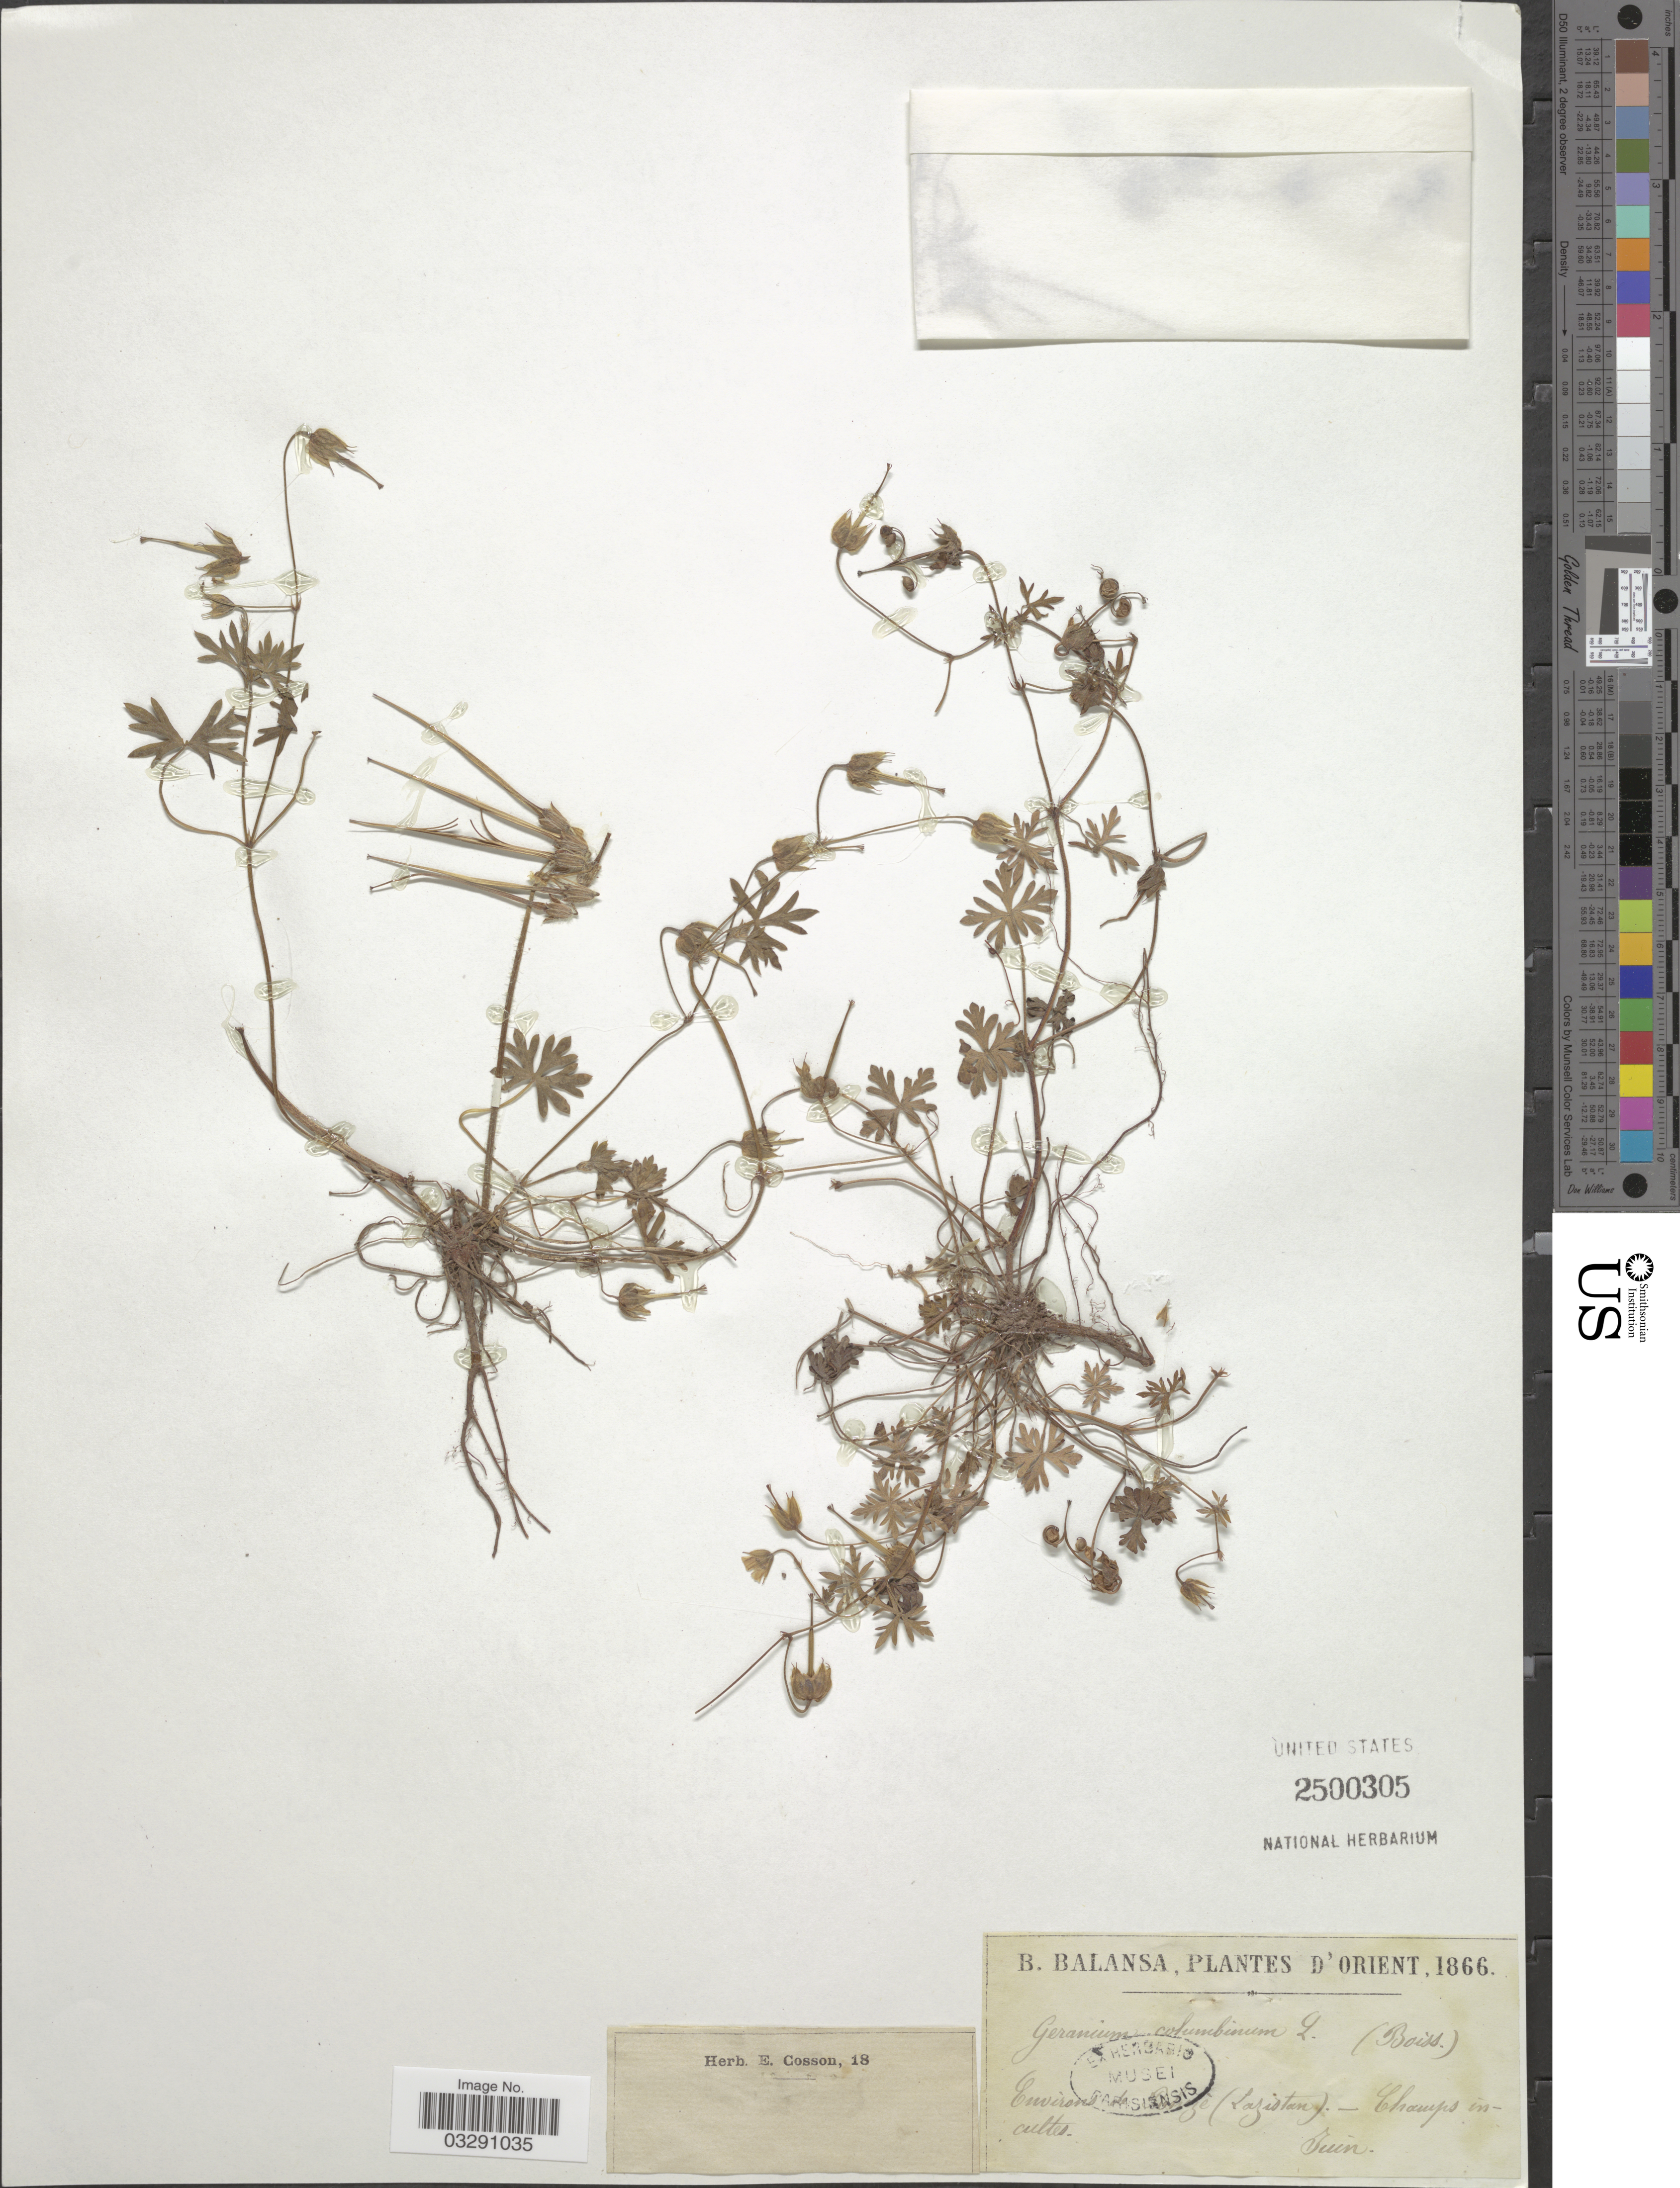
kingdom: Plantae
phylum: Tracheophyta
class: Magnoliopsida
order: Geraniales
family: Geraniaceae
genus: Geranium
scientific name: Geranium columbinum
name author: L.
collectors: B. Balansa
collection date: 1866-06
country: Turkey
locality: D'Orient. Environs [illegible text] (Lazistan).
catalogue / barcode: US 2500305